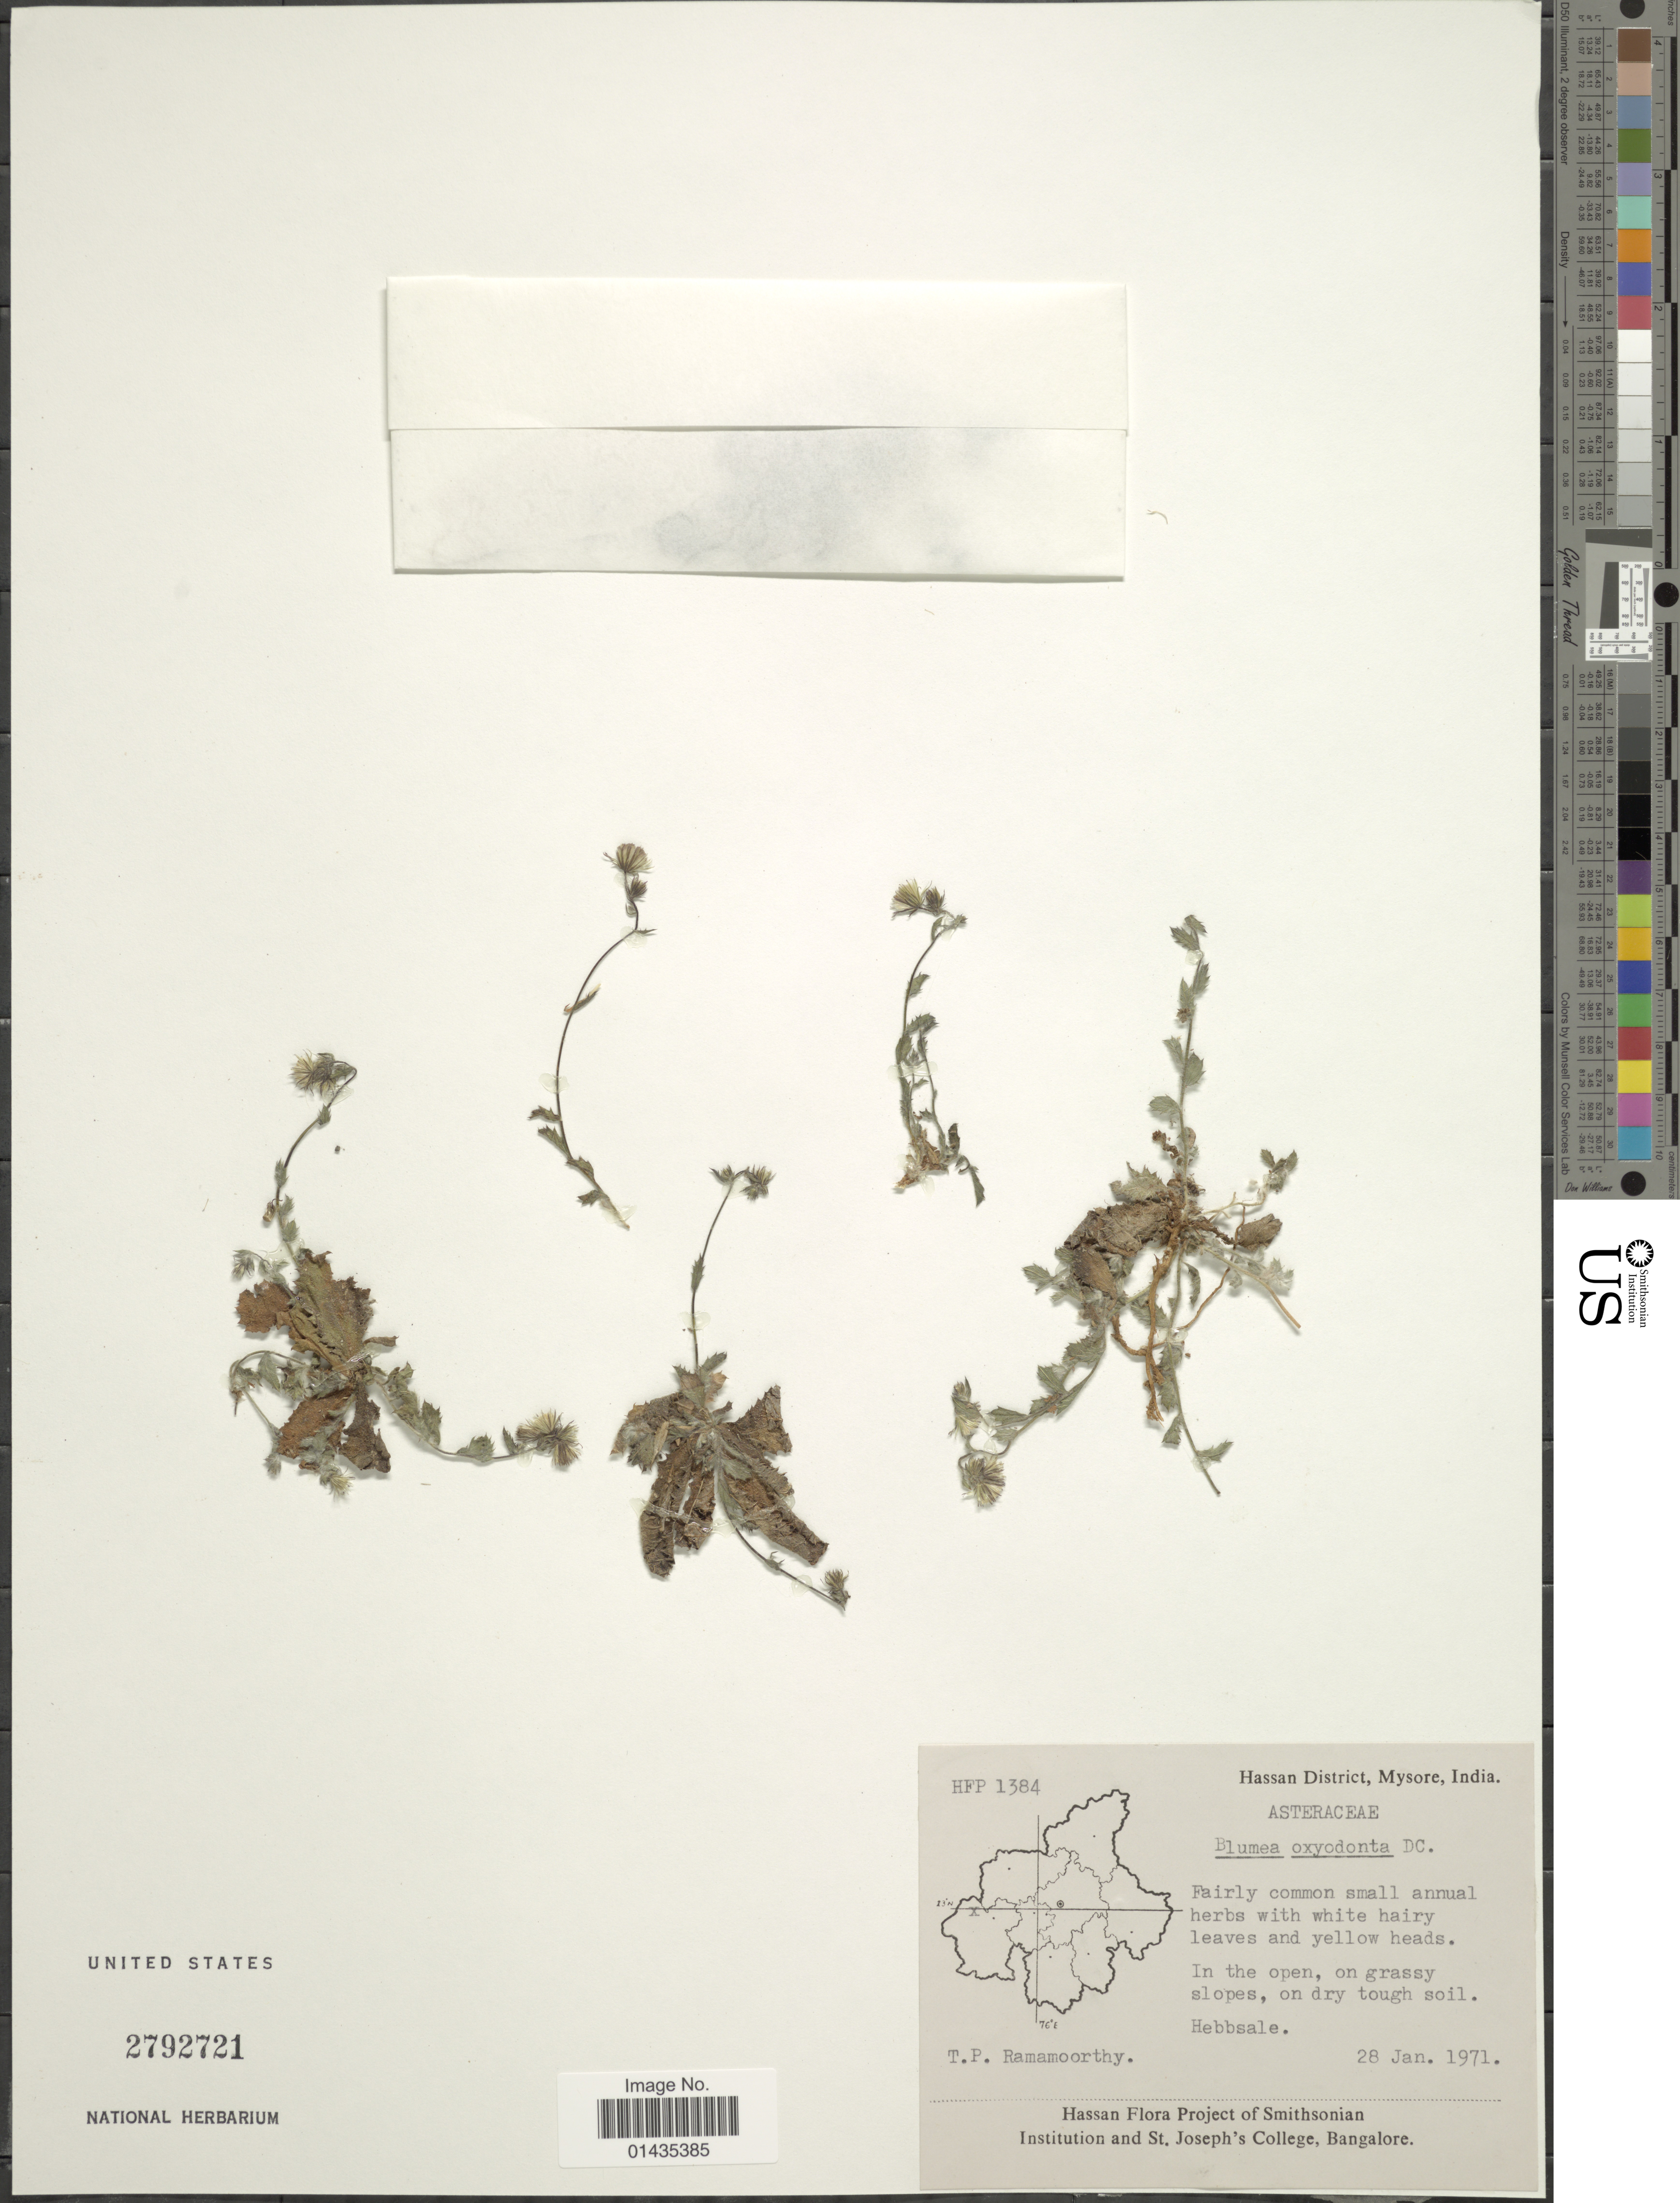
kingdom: Plantae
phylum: Tracheophyta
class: Magnoliopsida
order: Asterales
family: Asteraceae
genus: Blumea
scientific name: Blumea oxyodonta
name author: DC.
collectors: T. P. Ramamoorthy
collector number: HFP1384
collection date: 1971-01-28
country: India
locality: Hassan District, Mysore, Hebbsale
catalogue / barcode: US 2792721